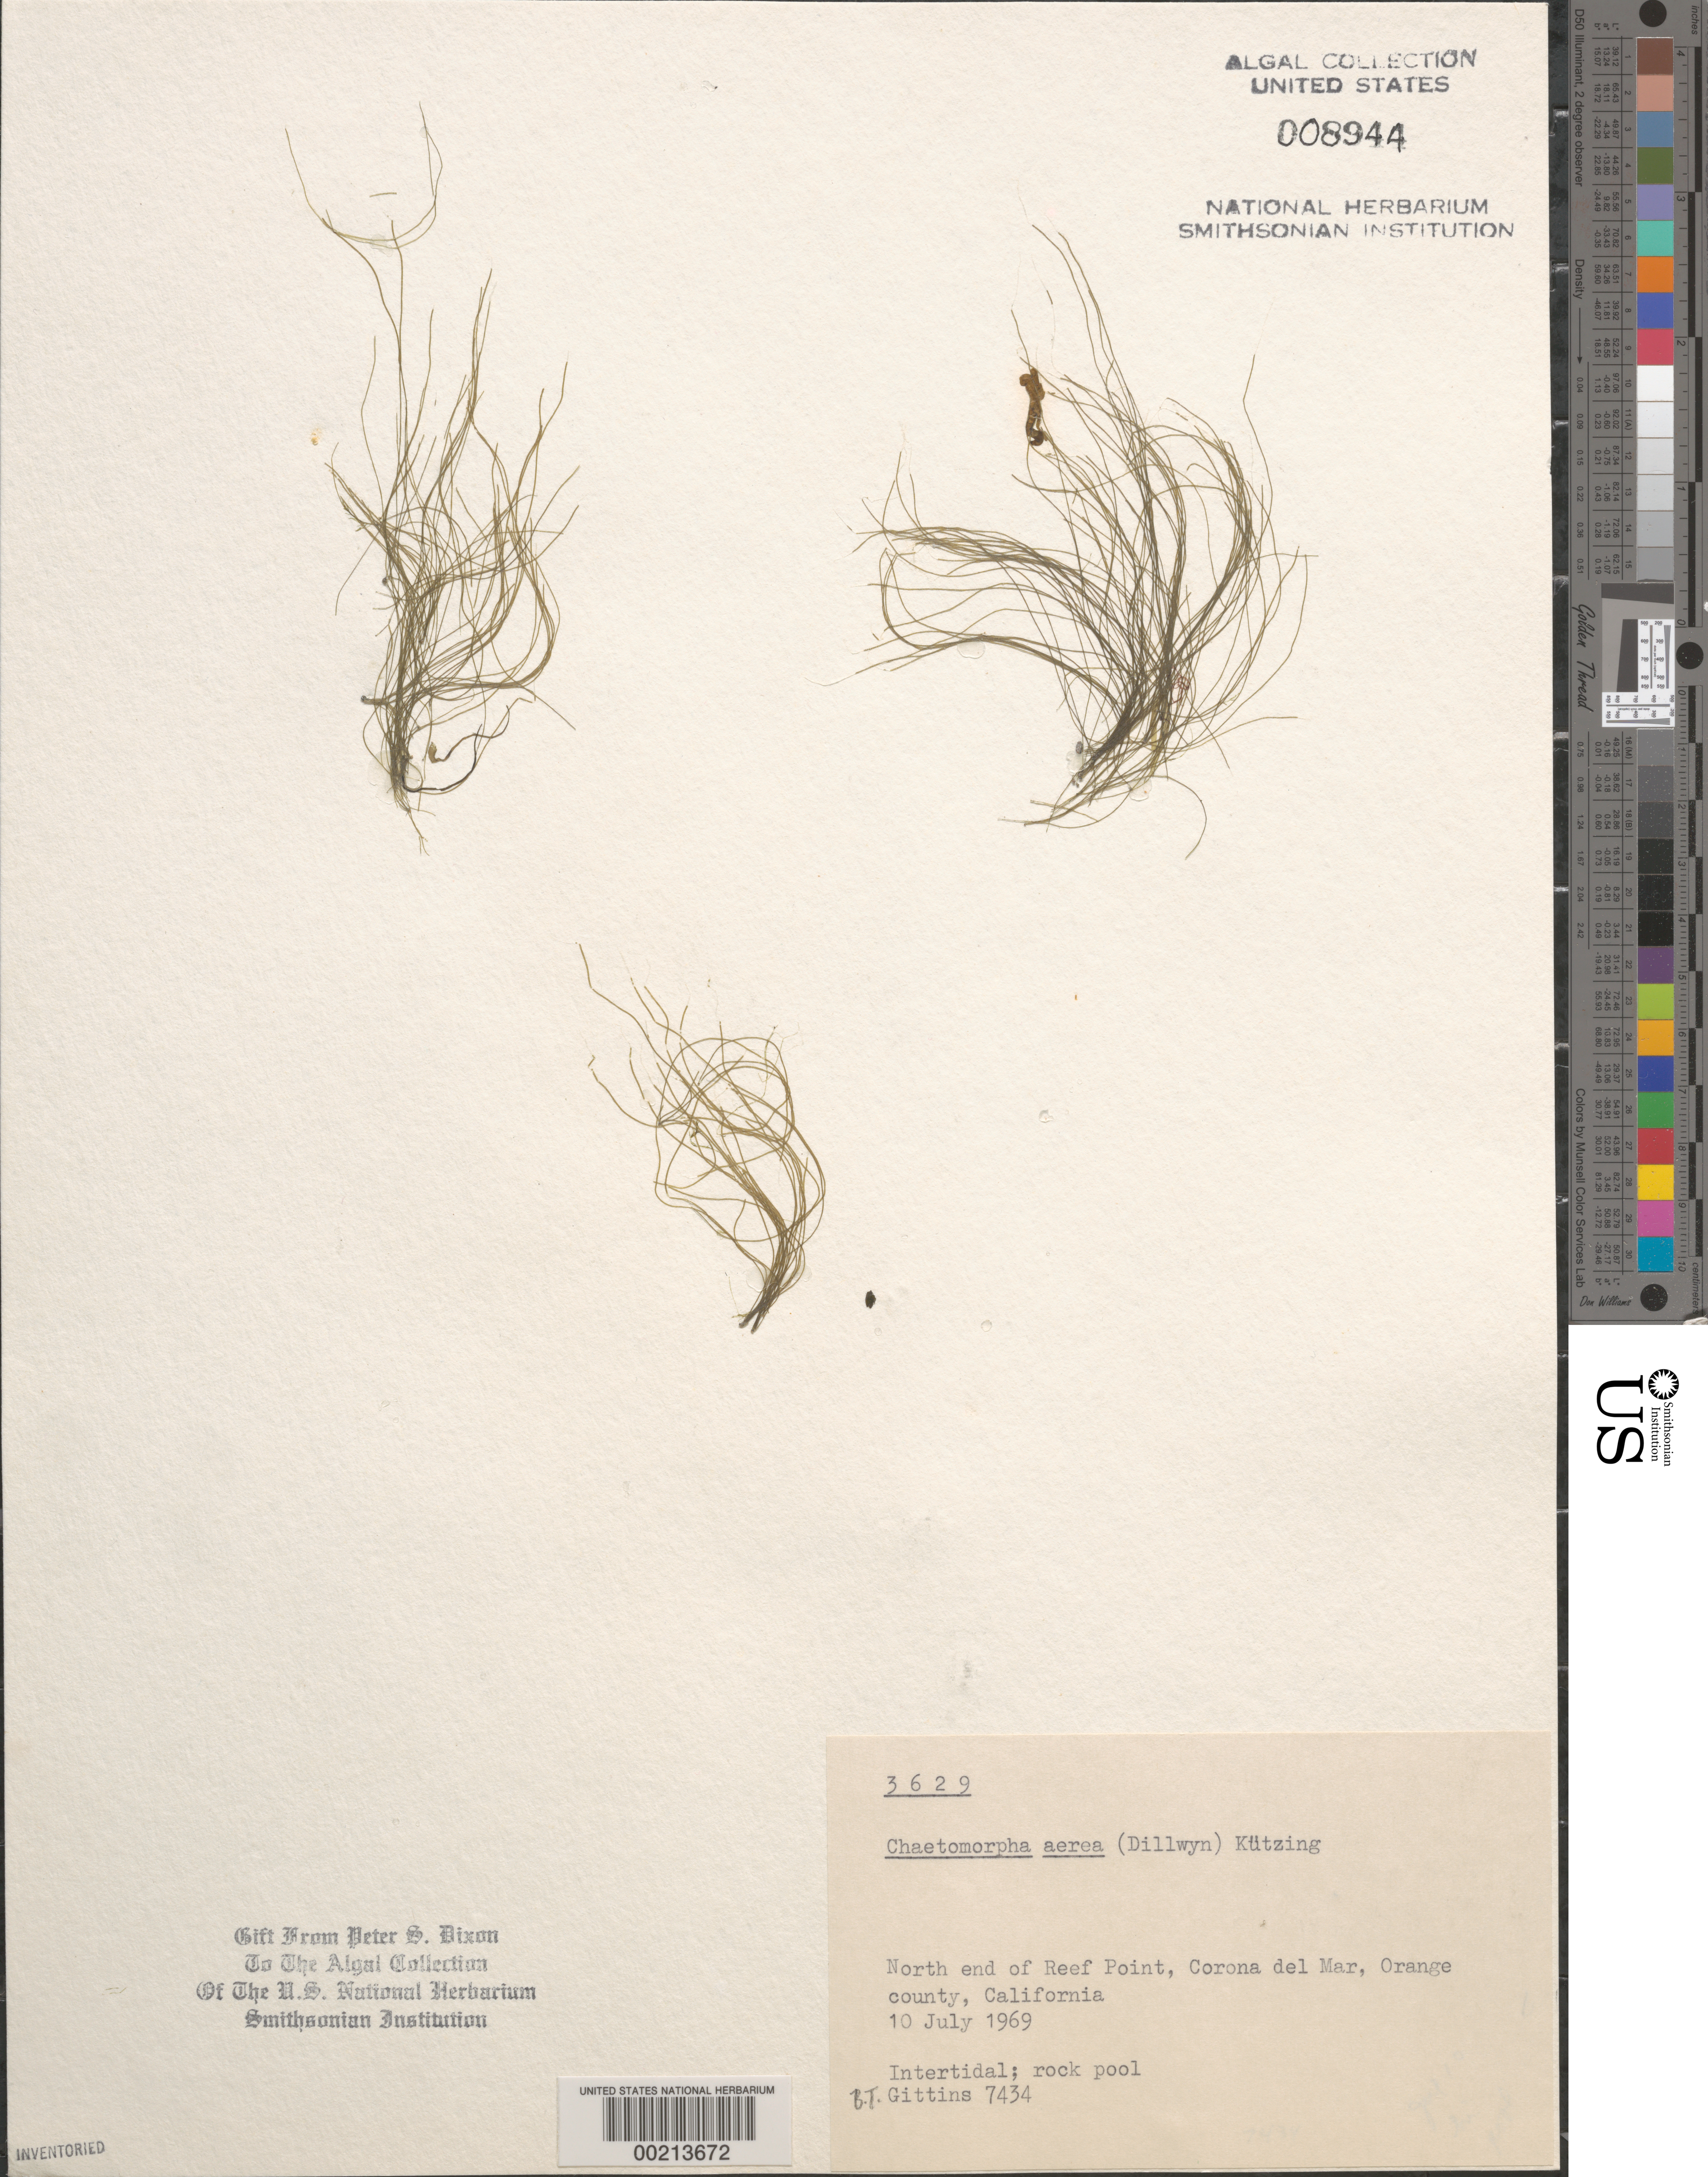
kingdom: Plantae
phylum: Chlorophyta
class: Ulvophyceae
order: Cladophorales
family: Cladophoraceae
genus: Chaetomorpha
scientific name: Chaetomorpha aerea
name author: (Dillwyn) Kütz.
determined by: Dixon, P. S.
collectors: B. Gittins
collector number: BTG 7434 & PSD 3629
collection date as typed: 10 Jul 1969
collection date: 1969-07-10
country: United States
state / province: California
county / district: Orange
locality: Corona del Mar, Reef Point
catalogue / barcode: US 8944